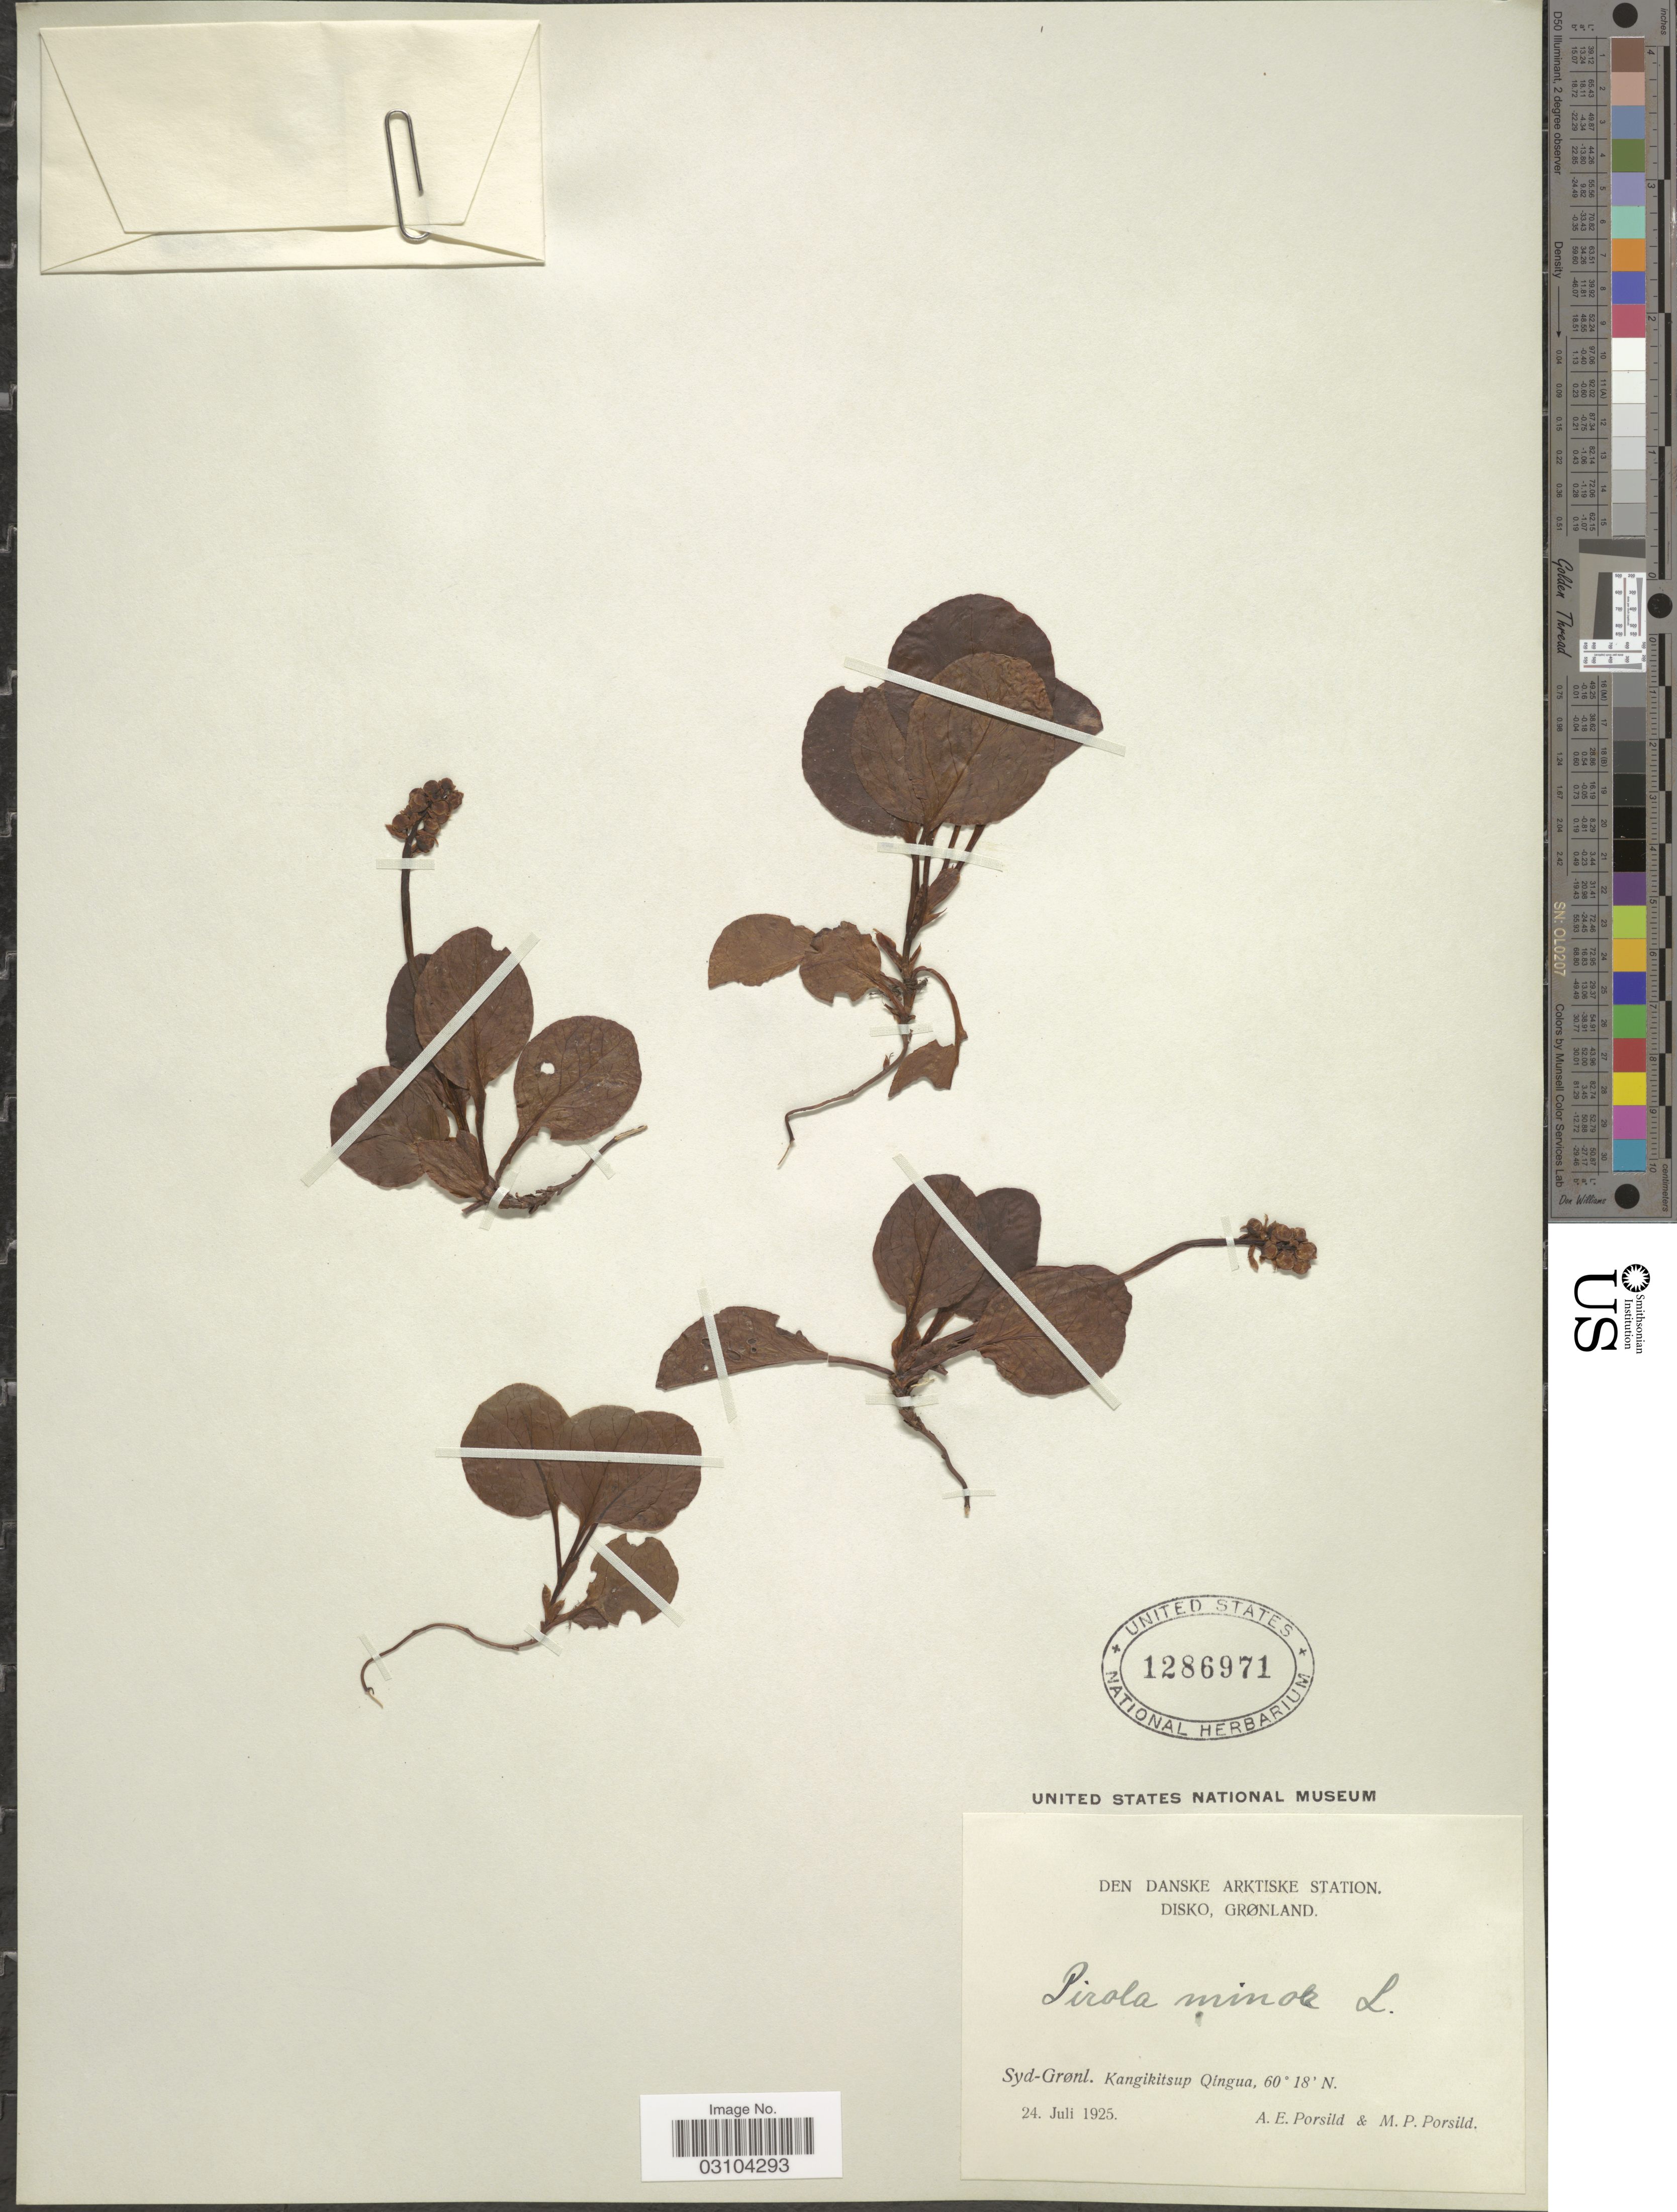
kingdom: Plantae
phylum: Tracheophyta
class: Magnoliopsida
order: Ericales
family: Ericaceae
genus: Pyrola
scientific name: Pyrola minor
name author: L.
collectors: A. Porslid & M. P. Porsild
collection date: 1925-07-24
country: Greenland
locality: Den Danske Arktiske Station. Disko, Syd-Gronl. Kangikitsup Qíngua.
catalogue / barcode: US 1286971